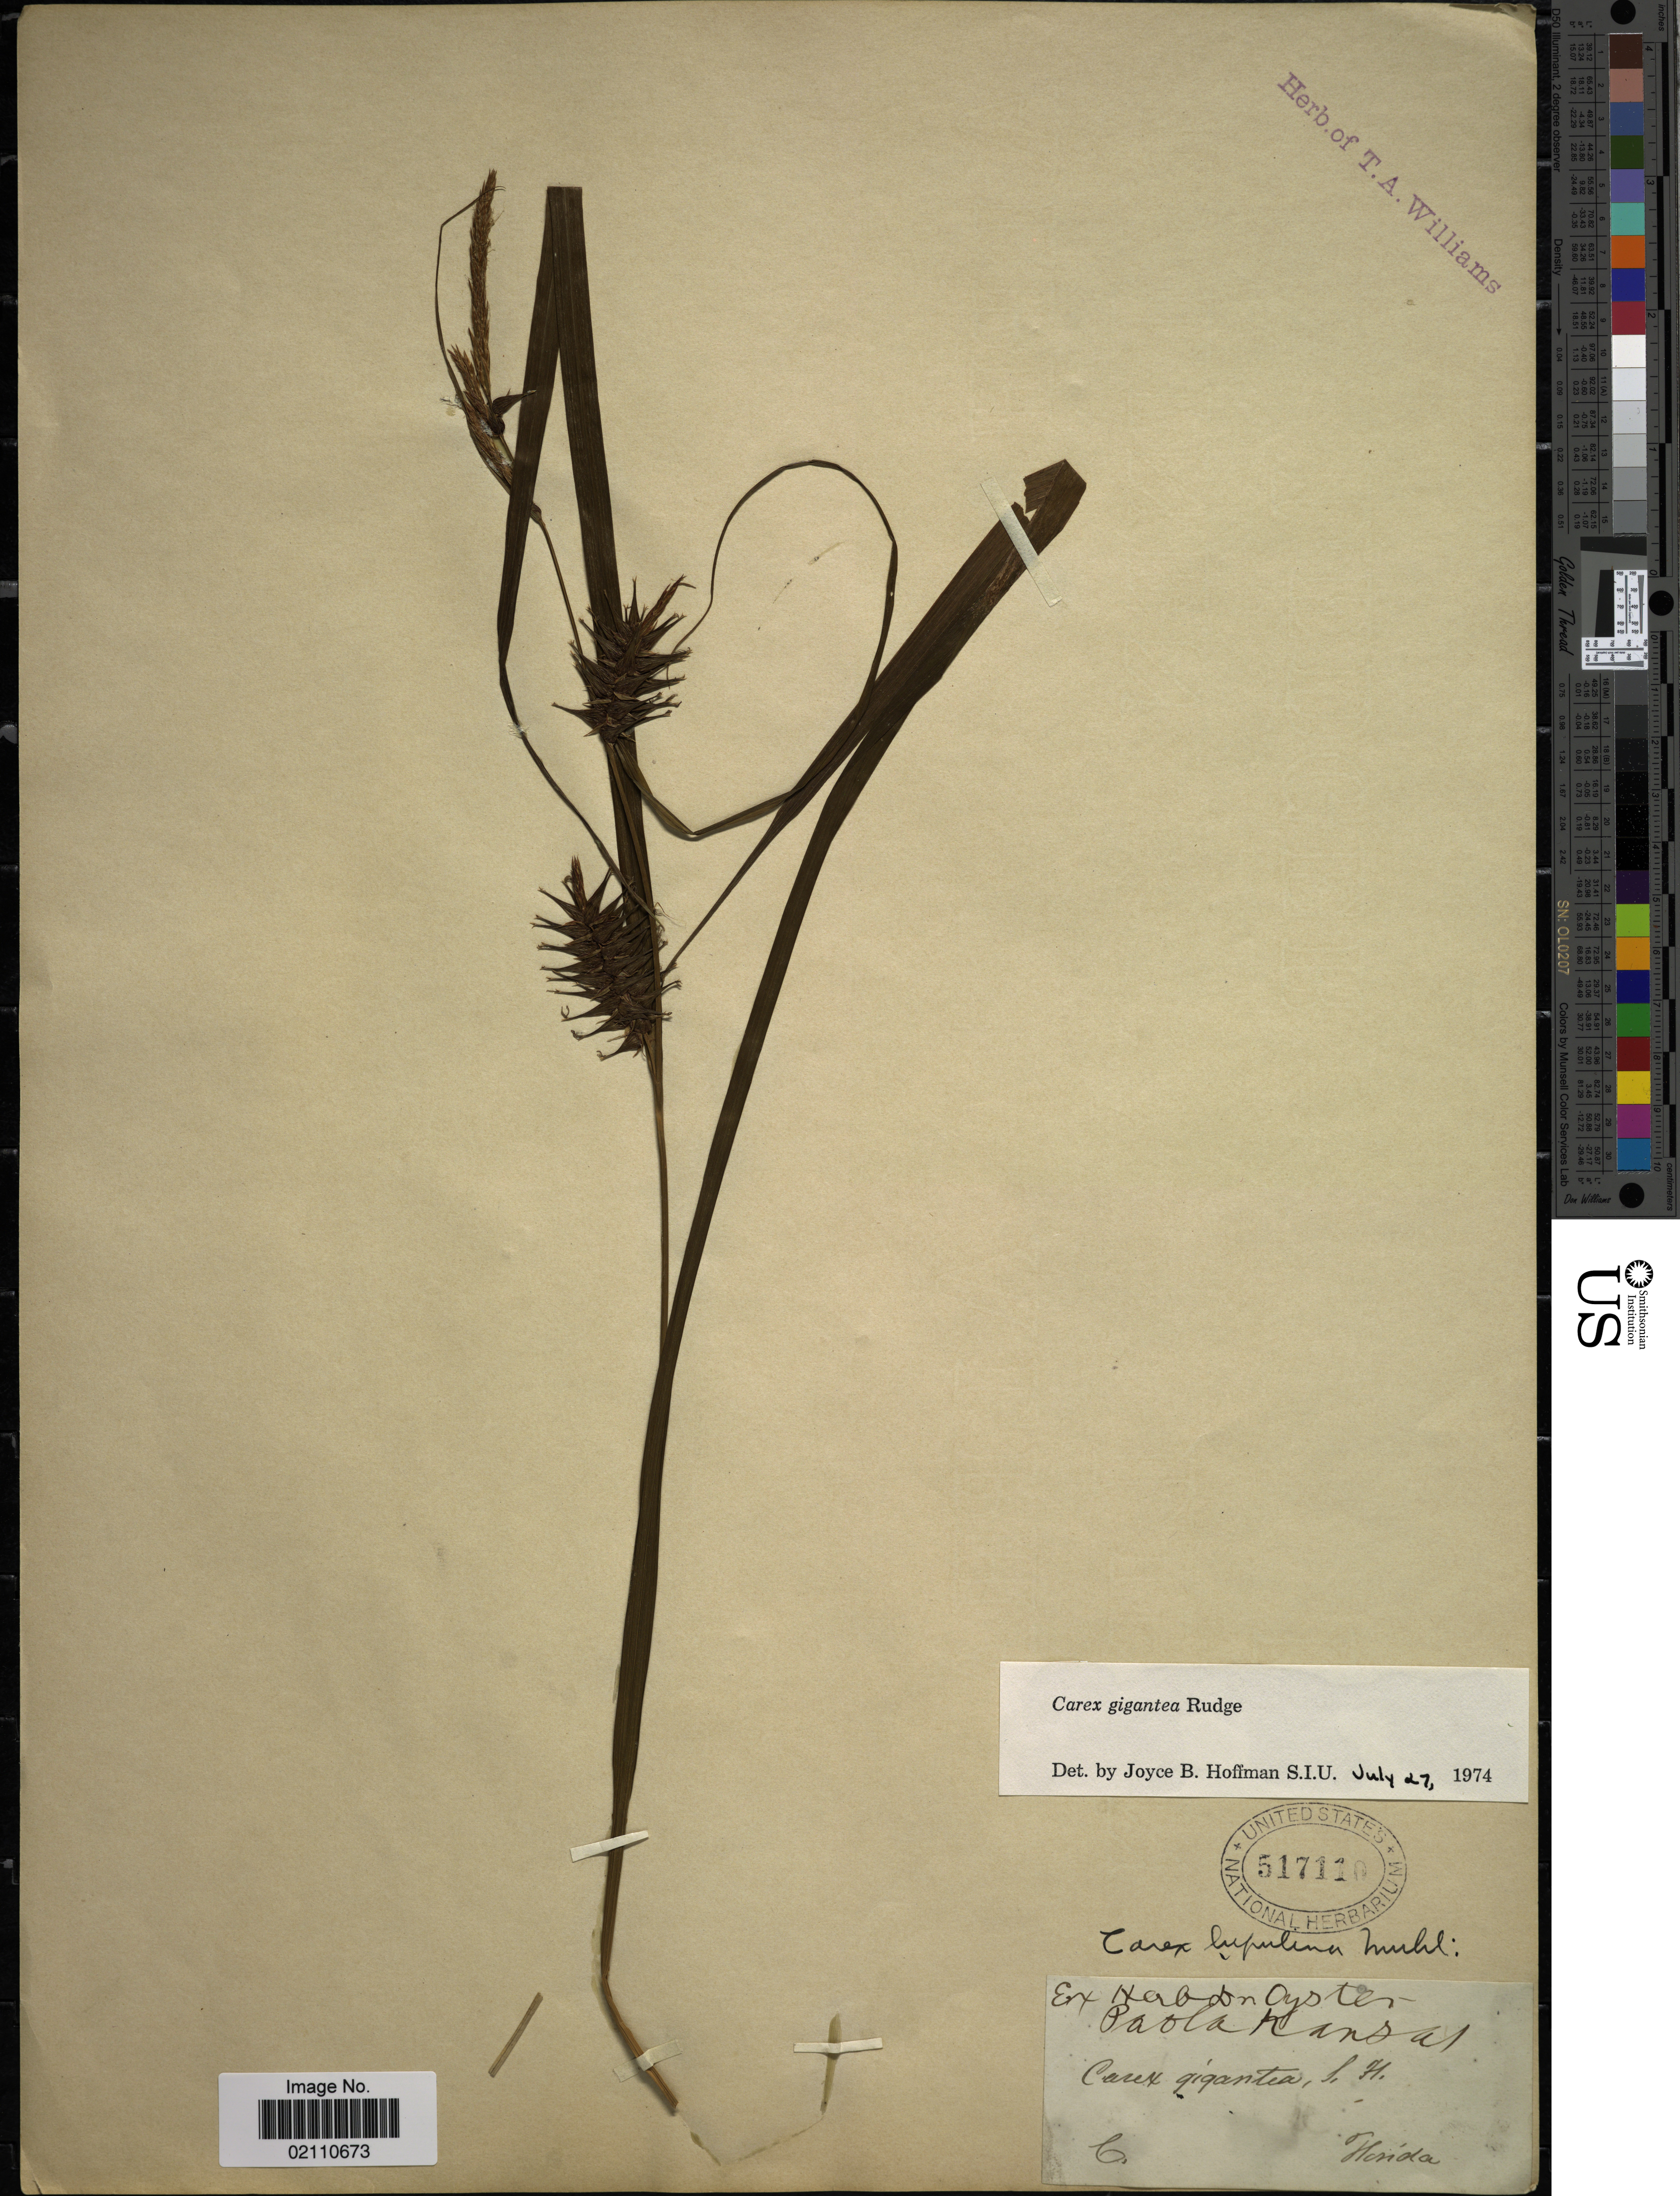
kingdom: Plantae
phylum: Tracheophyta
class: Liliopsida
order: Poales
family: Cyperaceae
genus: Carex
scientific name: Carex gigantea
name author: Rudge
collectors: ex herb. Dr. Oyster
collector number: C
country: United States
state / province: Florida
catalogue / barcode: US 517110